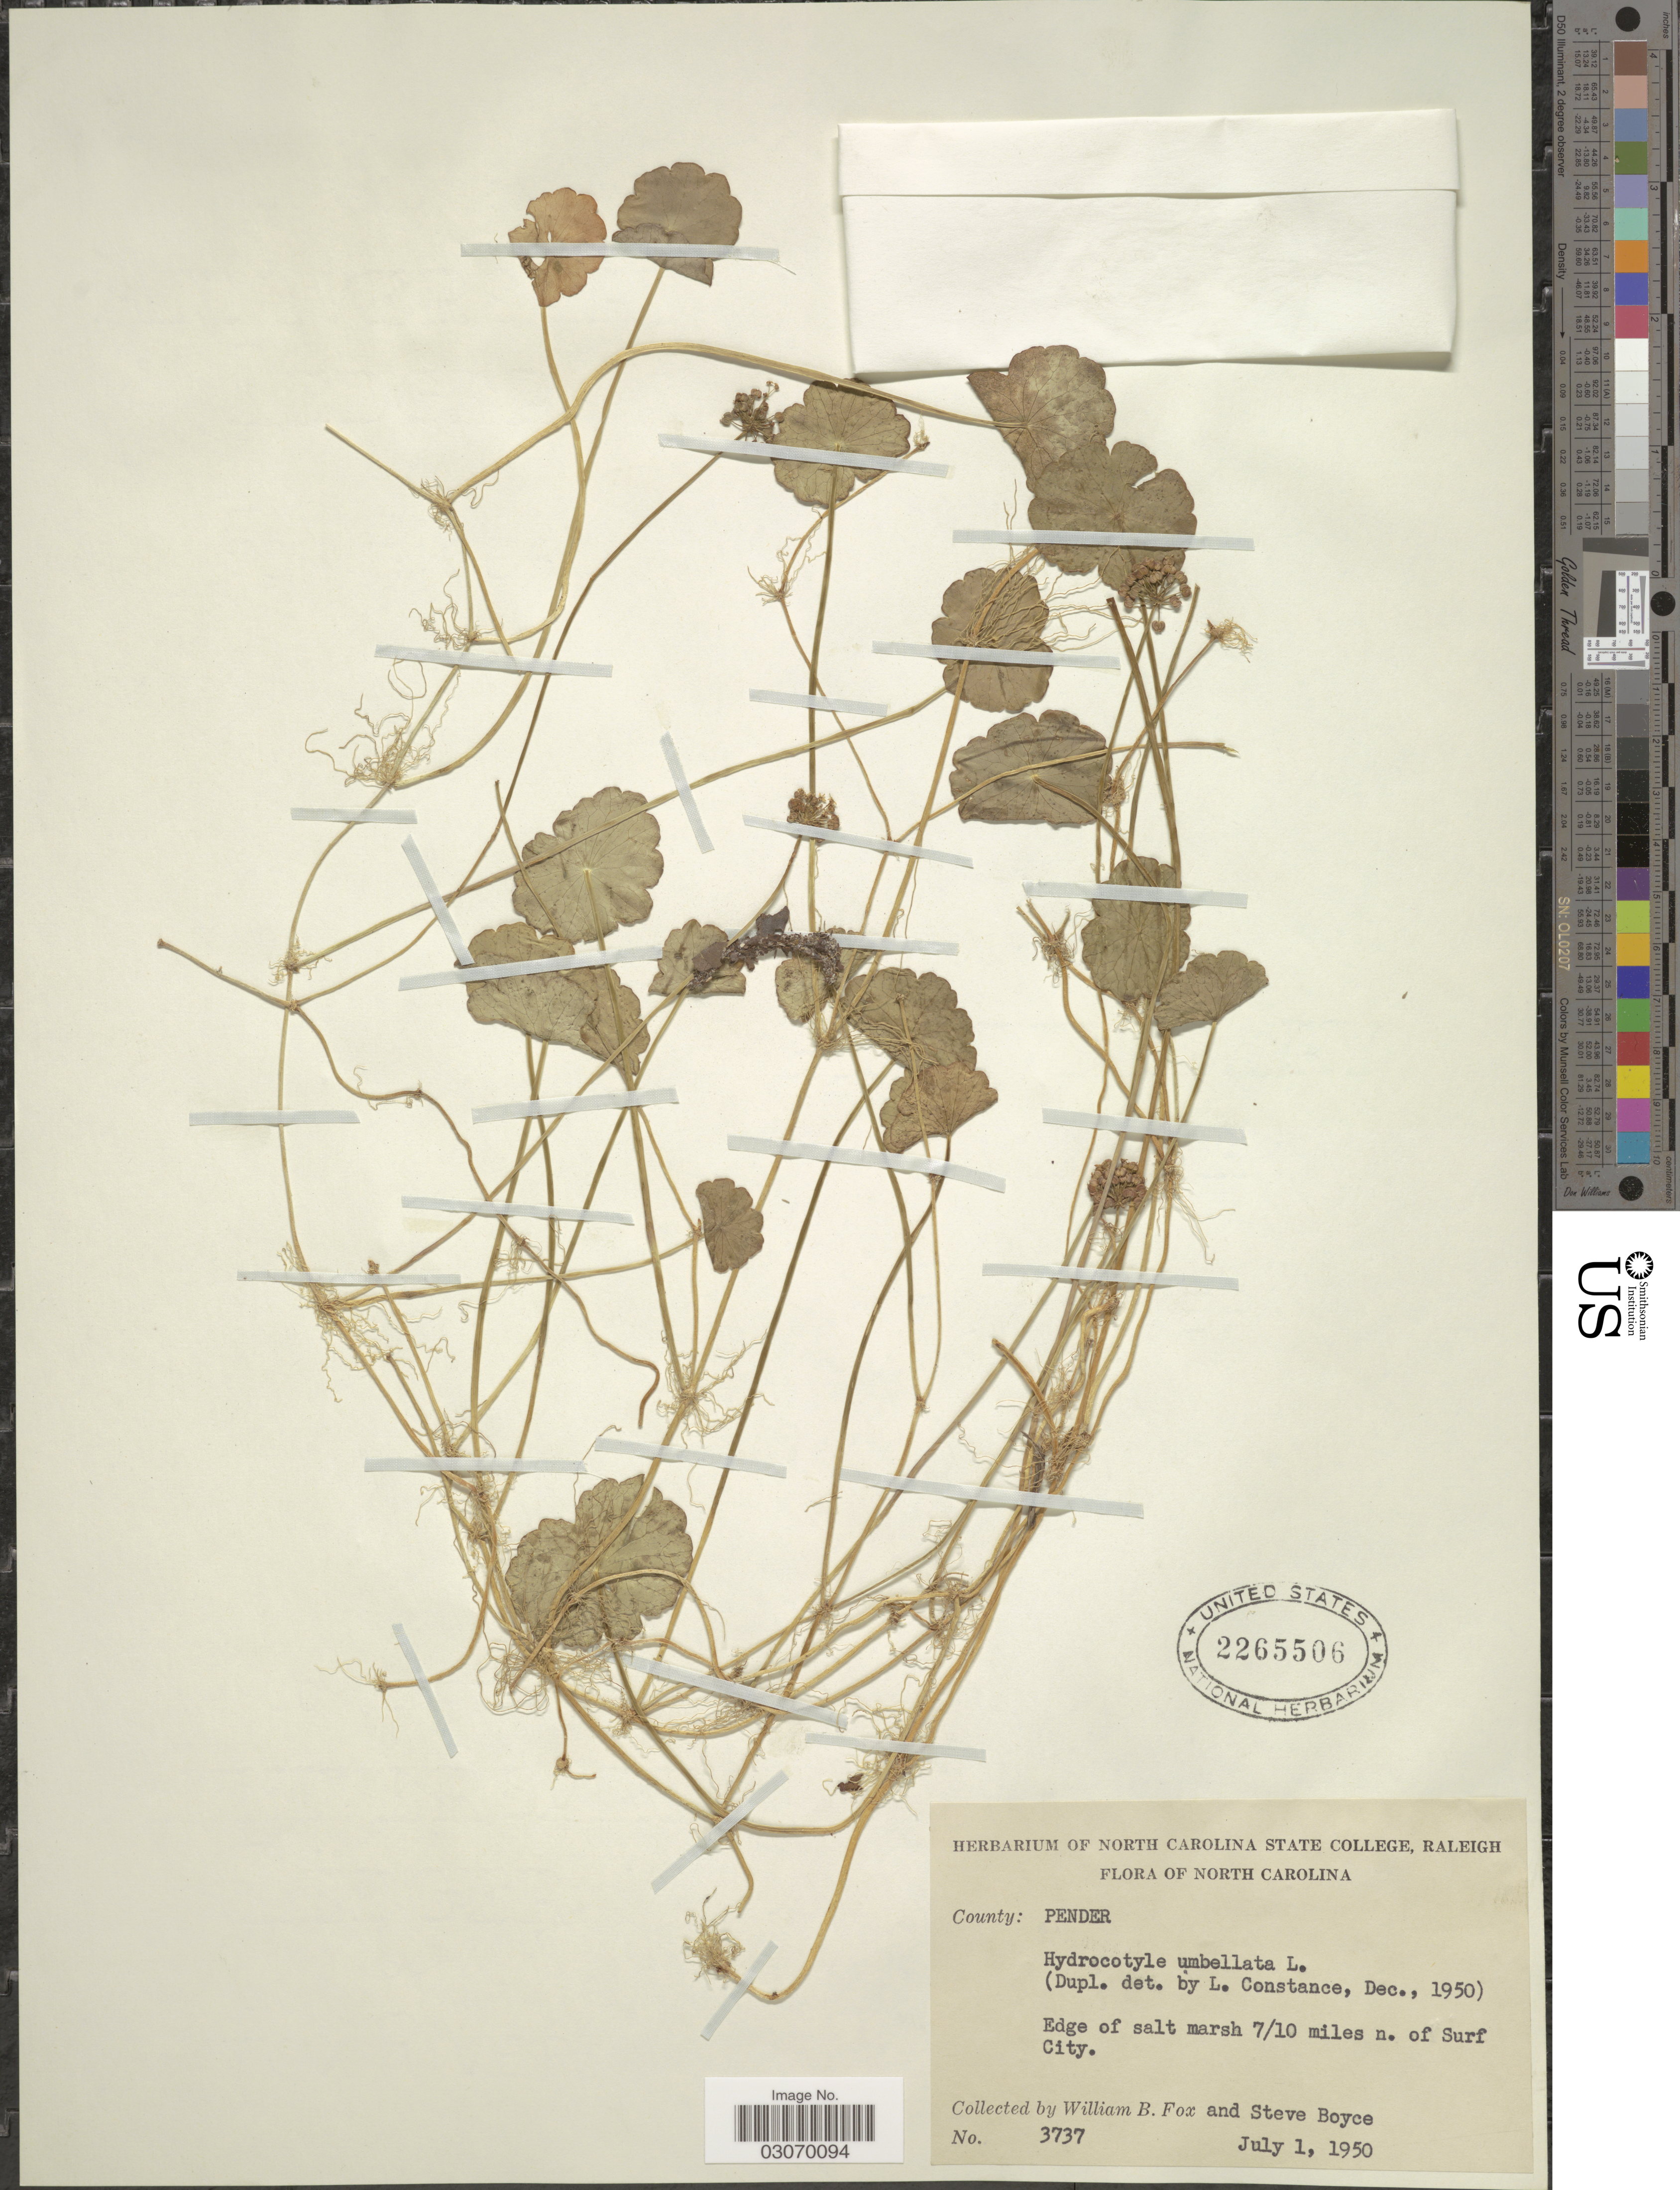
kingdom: Plantae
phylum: Tracheophyta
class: Magnoliopsida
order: Apiales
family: Araliaceae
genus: Hydrocotyle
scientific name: Hydrocotyle umbellata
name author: L.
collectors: W. Fox & S. Boyce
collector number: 3737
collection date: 1950-07-01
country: United States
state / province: North Carolina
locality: Edge of salt marsh 7/10 miles n. of Surf City. County: Pender.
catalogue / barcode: US 2265506